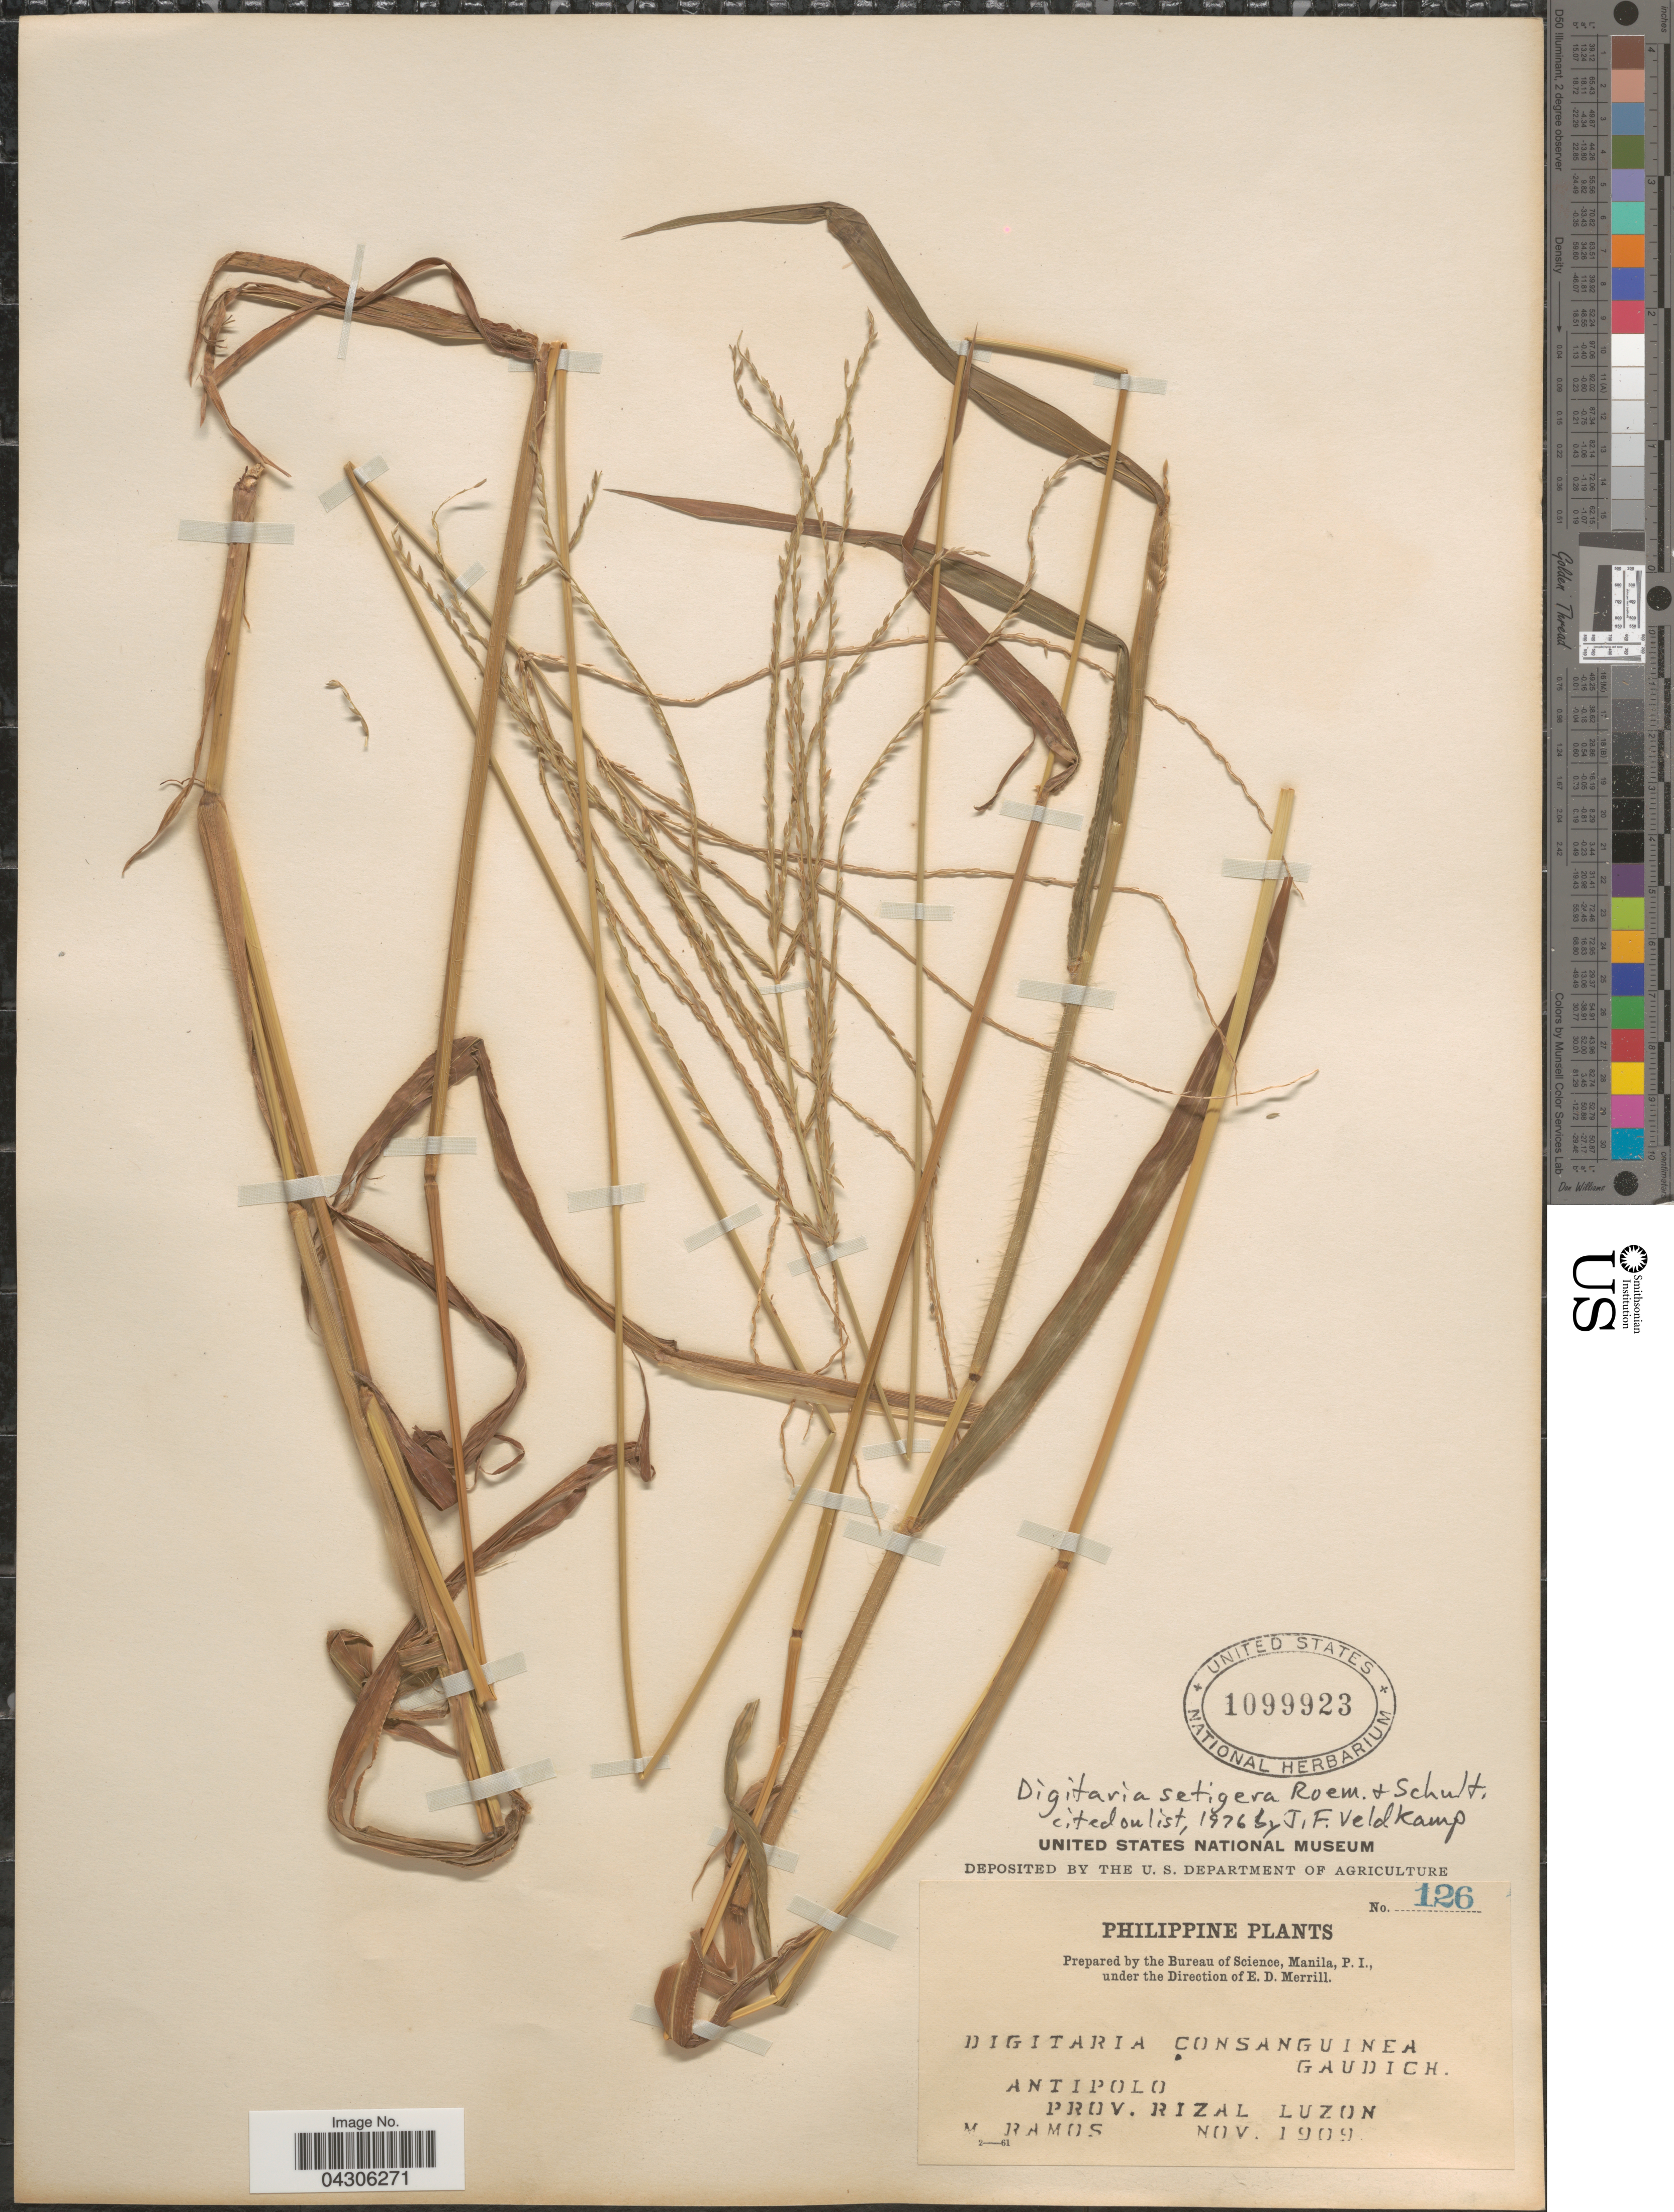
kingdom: Plantae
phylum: Tracheophyta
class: Liliopsida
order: Poales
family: Poaceae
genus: Digitaria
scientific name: Digitaria setigera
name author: Roth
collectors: M. Ramos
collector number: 126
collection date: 1909-11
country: Philippines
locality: Antipolo. Prov. Rizal Luzon.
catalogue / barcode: US 1099923